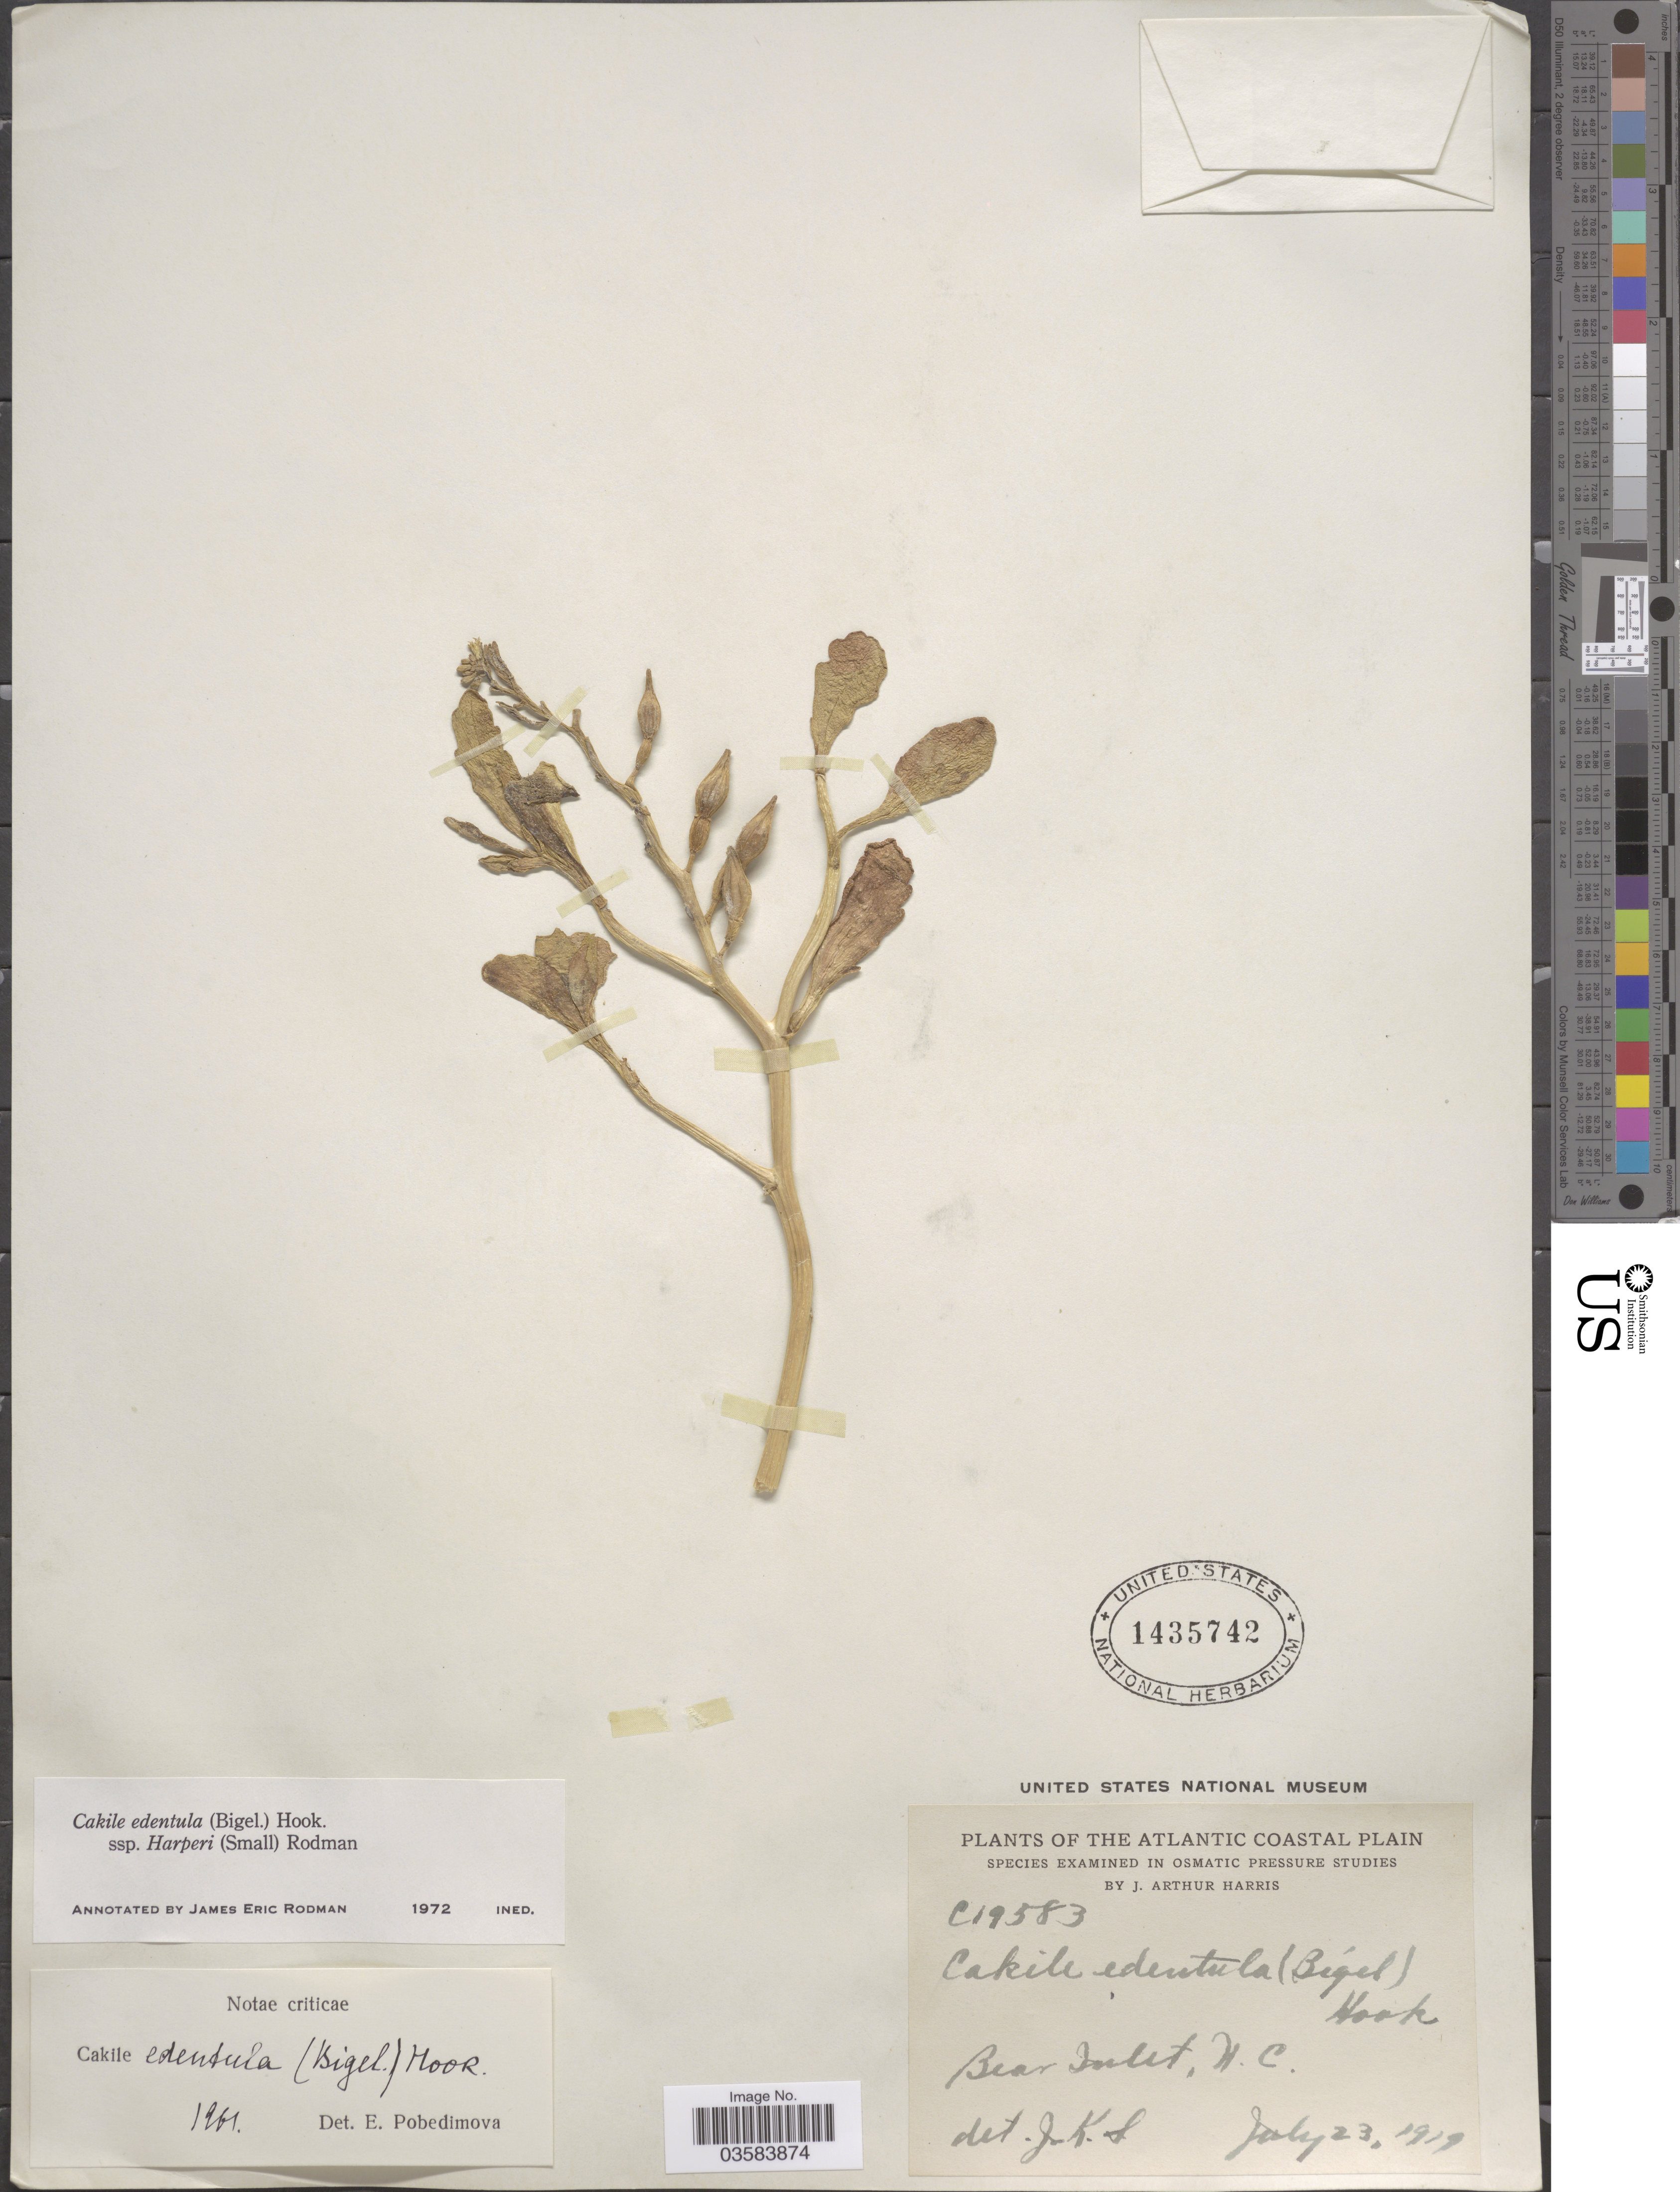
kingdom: Plantae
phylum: Tracheophyta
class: Magnoliopsida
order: Brassicales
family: Brassicaceae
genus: Cakile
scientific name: Cakile edentula subsp. harperi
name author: (Small) Rodman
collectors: J. A. Harris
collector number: C19583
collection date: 1919-07-23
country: United States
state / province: North Carolina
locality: The Atlantic Coastal Plain. Bear Inlet, N.C.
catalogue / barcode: US 1435742